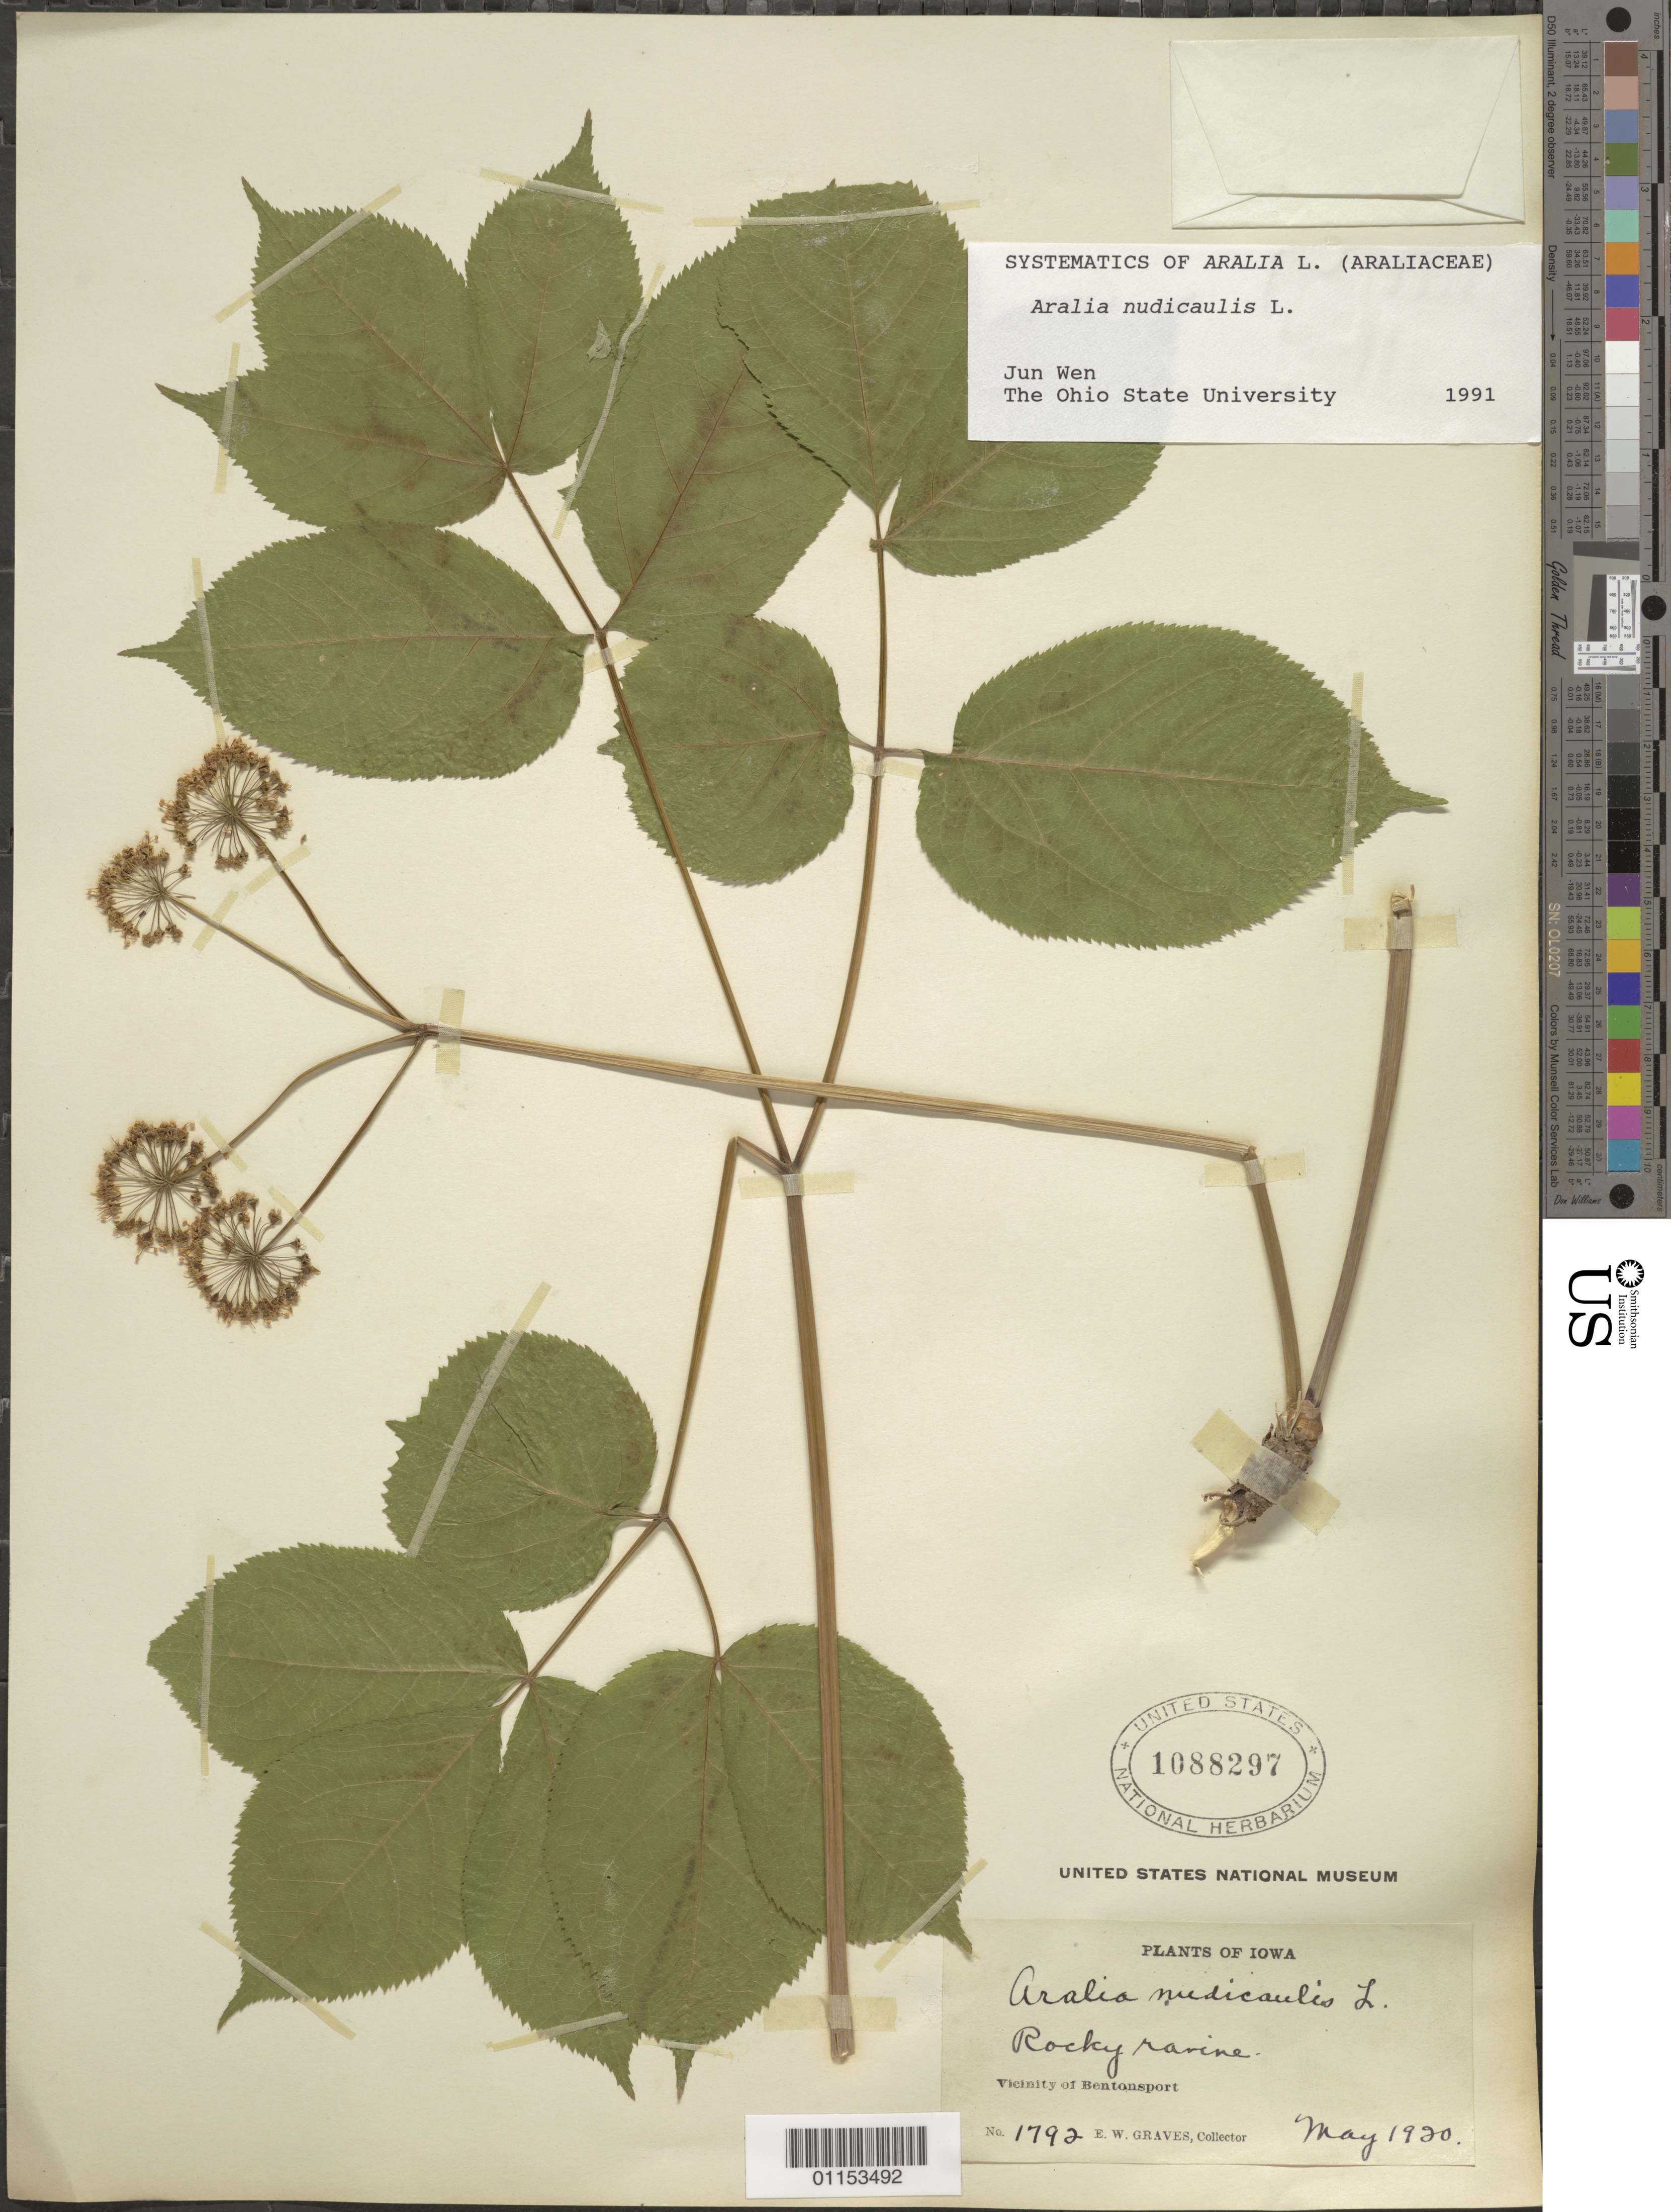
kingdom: Plantae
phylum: Tracheophyta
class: Magnoliopsida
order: Apiales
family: Araliaceae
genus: Aralia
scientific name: Aralia nudicaulis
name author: L.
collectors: E. Graves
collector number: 1792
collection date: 1920-05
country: United States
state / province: Iowa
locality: Vicinity of Bentonsport.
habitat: Rocky ravine.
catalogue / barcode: US 1088297